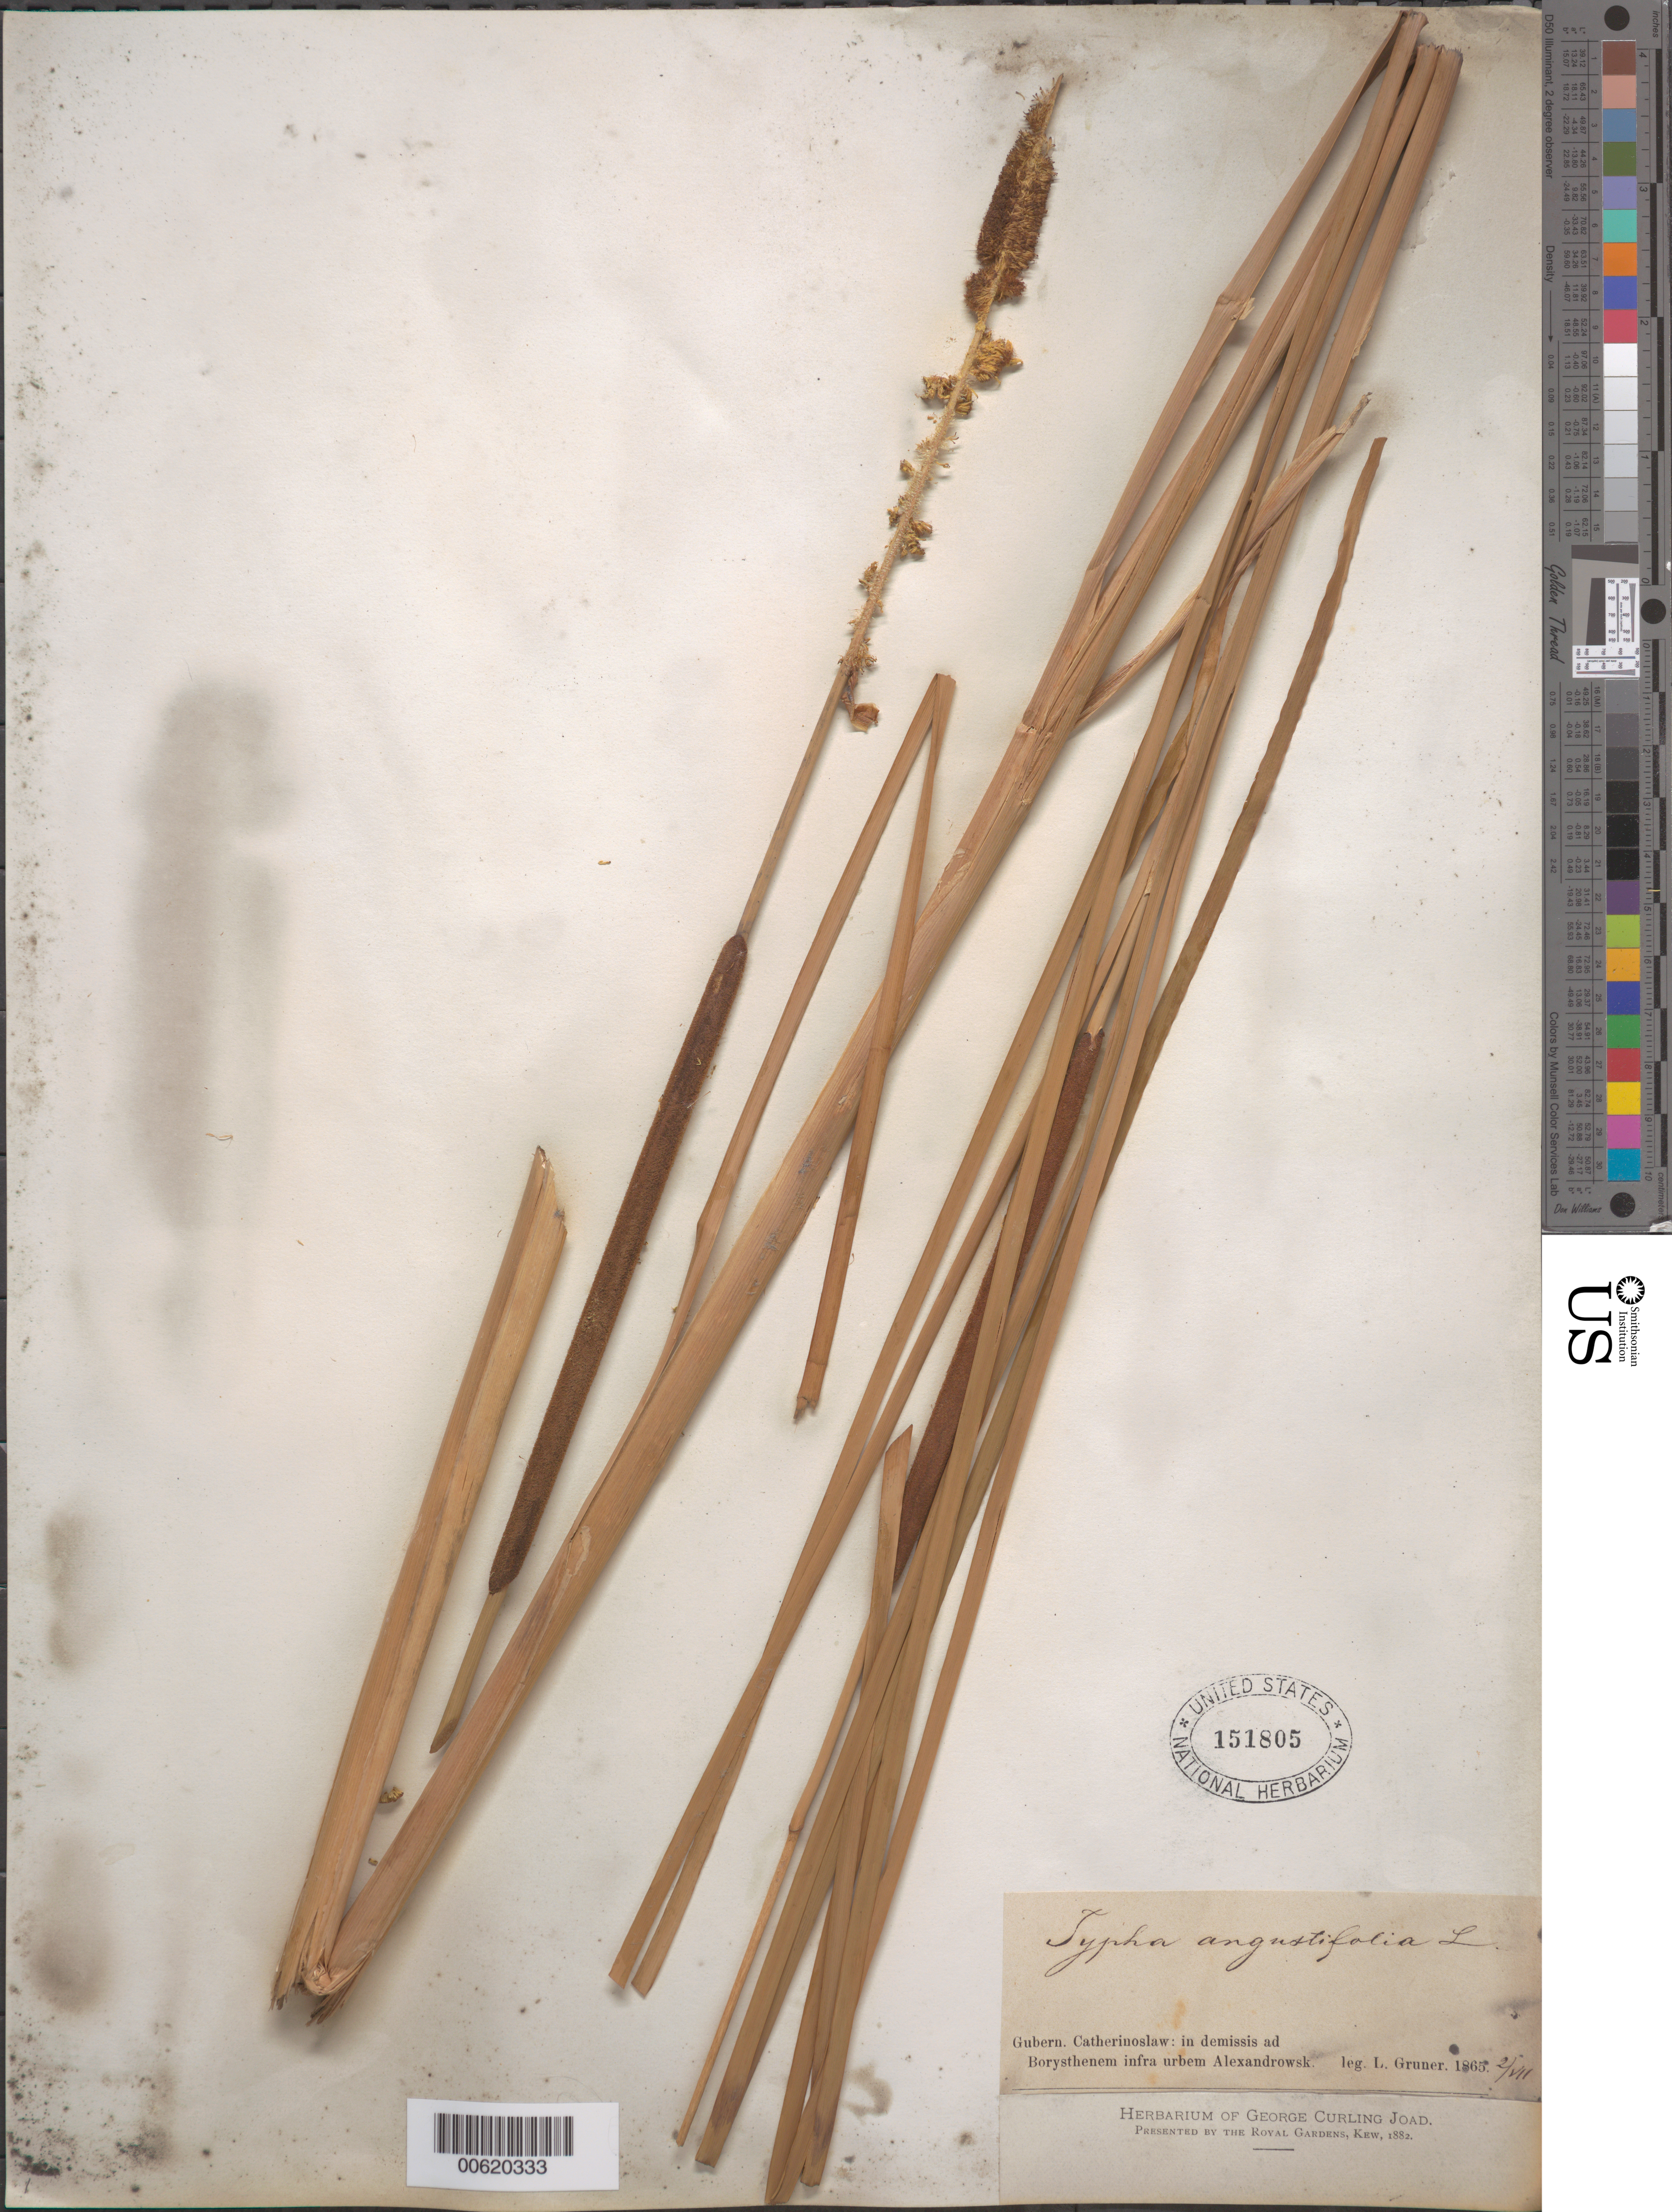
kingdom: Plantae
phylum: Tracheophyta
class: Liliopsida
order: Poales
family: Typhaceae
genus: Typha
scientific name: Typha angustifolia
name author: L.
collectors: L. F. Gruner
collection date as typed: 02 Jul 1865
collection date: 1865-07-02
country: Russian Federation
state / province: Stavropol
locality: Gubern. Catherinoslaw: in demissis ad Borysthenem infra urbem Alexandrowsk (in European Russia)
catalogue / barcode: US 151805